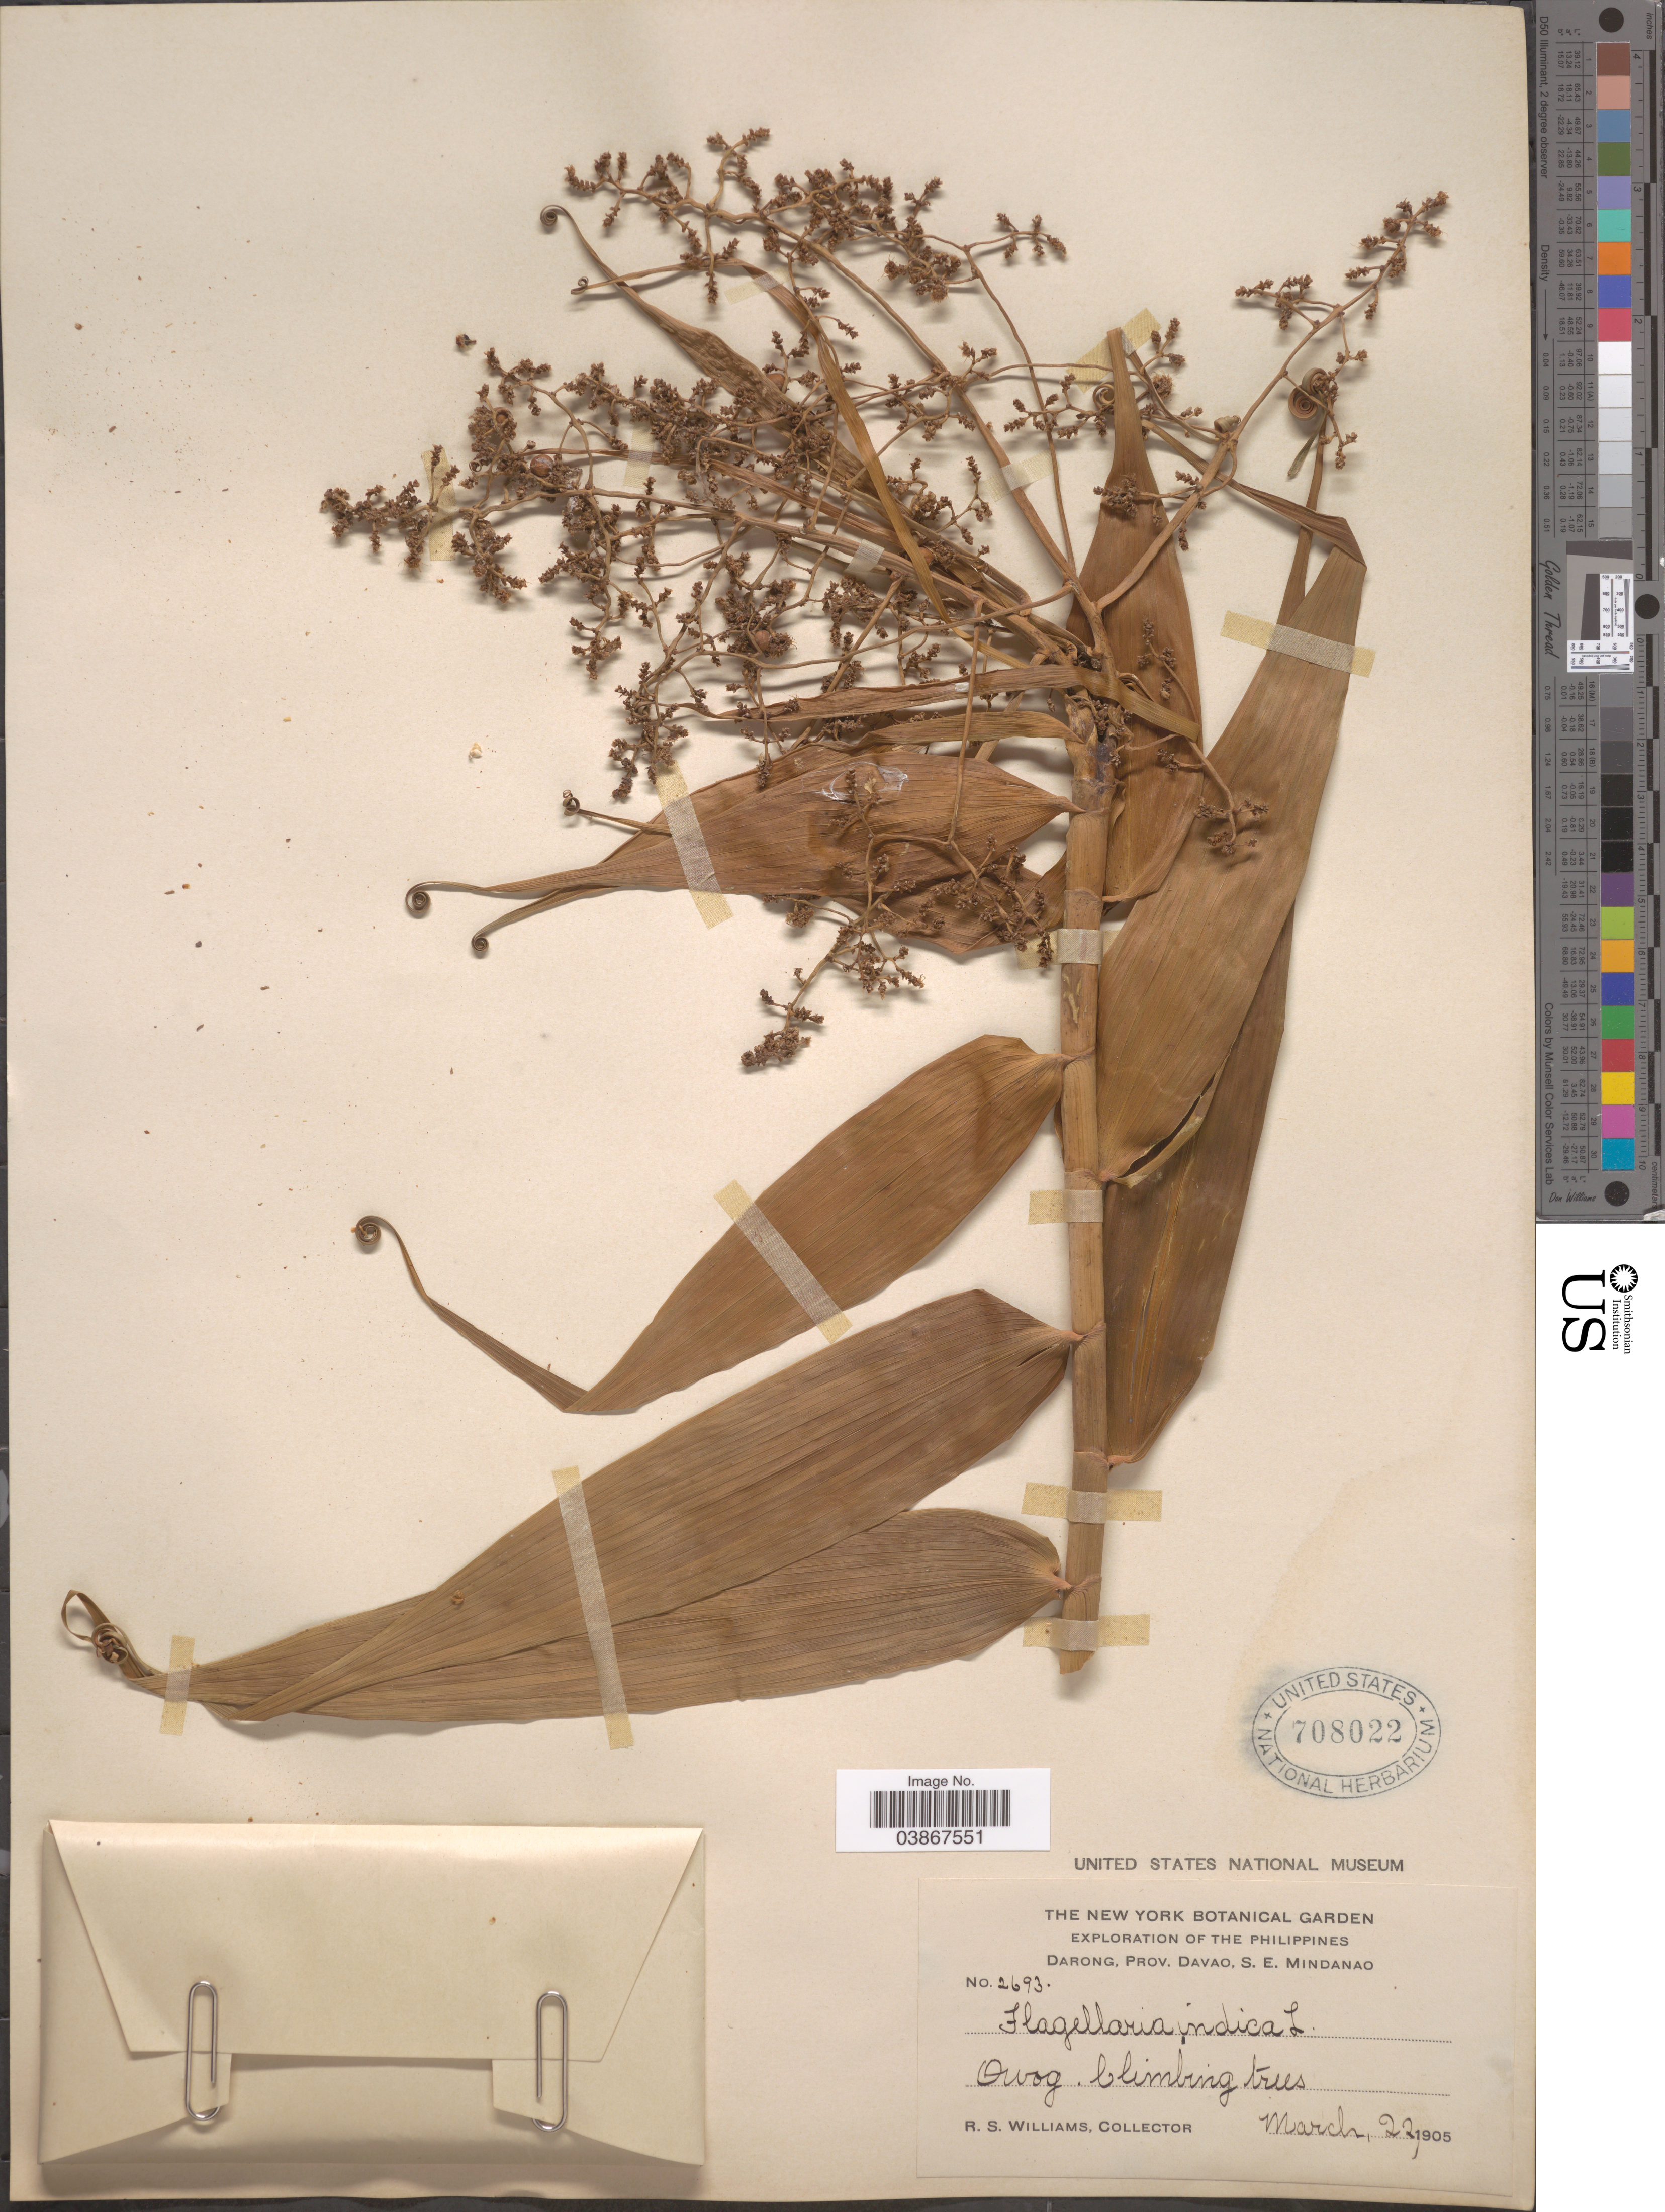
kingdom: Plantae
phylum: Tracheophyta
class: Liliopsida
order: Poales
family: Flagellariaceae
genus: Flagellaria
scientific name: Flagellaria indica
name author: L.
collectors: R. S. Williams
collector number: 2693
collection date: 1905-03-22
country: Philippines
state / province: Davao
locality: Darong, S. E. Mindanao.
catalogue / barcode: US 708022